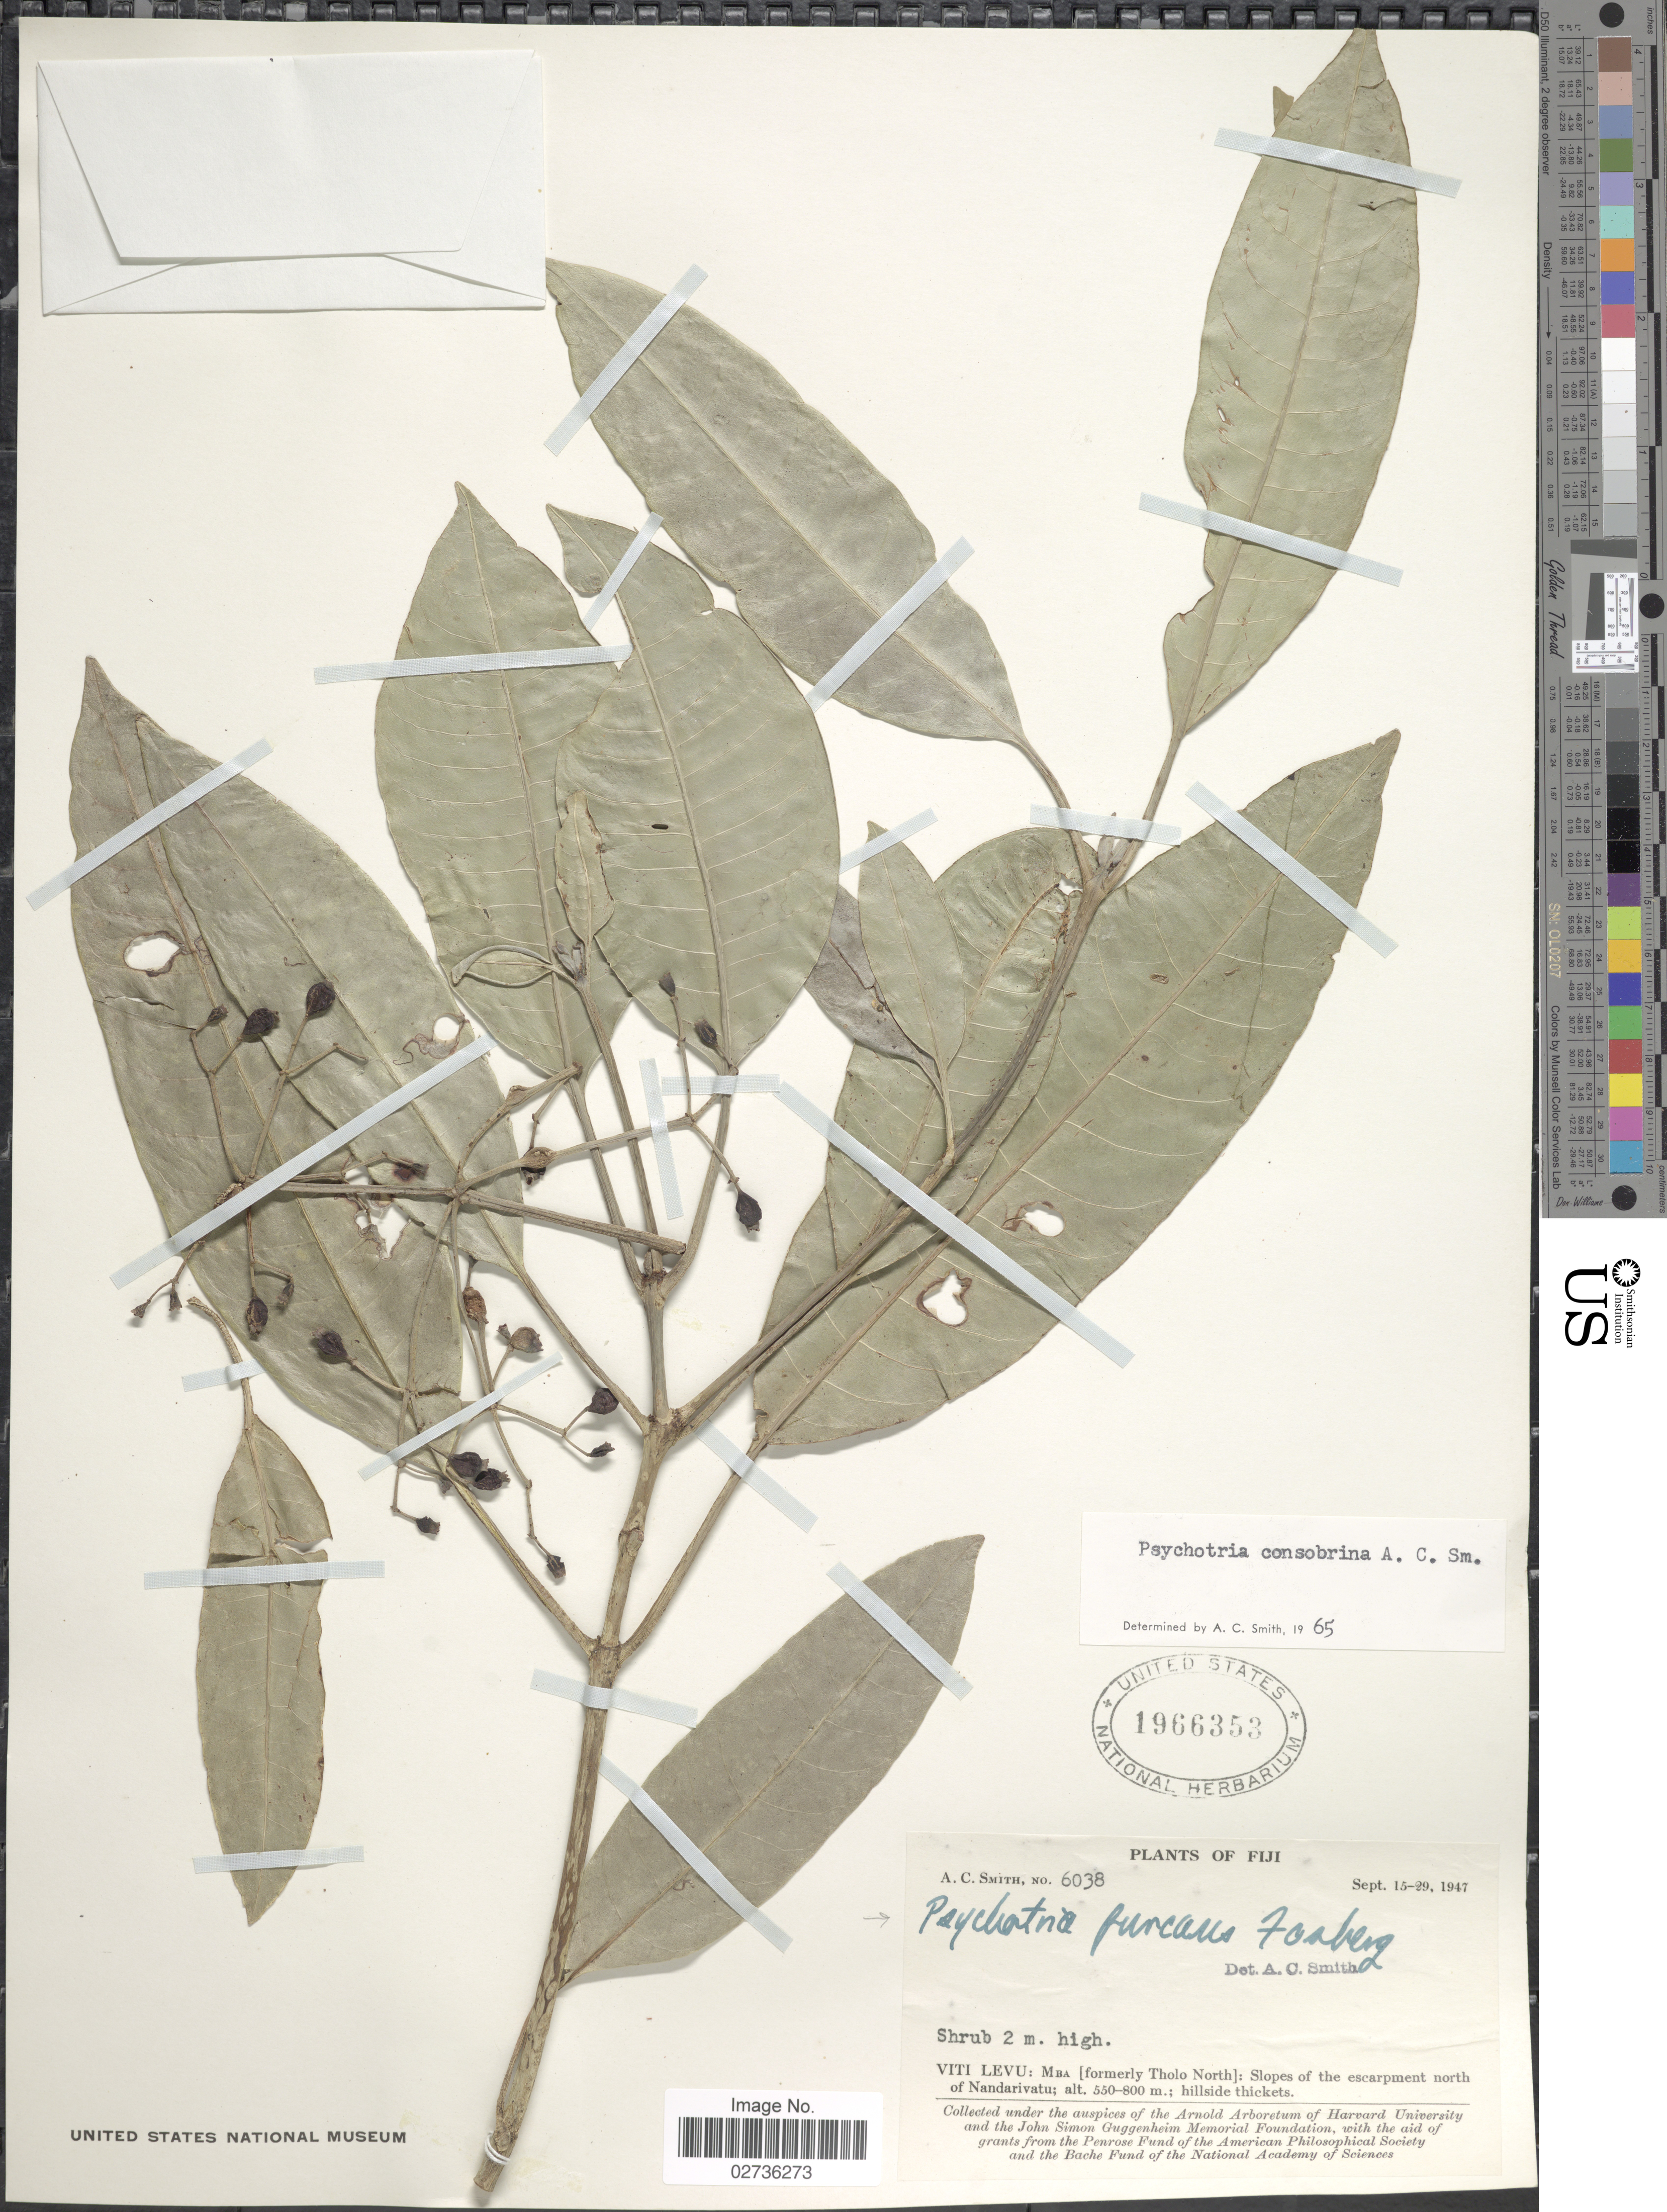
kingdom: Plantae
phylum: Tracheophyta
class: Magnoliopsida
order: Gentianales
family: Rubiaceae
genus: Psychotria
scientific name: Psychotria furcans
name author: Fosberg in A.C. Sm.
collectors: A. C. Smith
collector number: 6038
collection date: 1947-09-15/1947-09-29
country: Fiji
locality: Viti Levu: MBA [formerly Tholo North]: Slopes of the escarpment north of Nandarivatu.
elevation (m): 550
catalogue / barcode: US 1966353